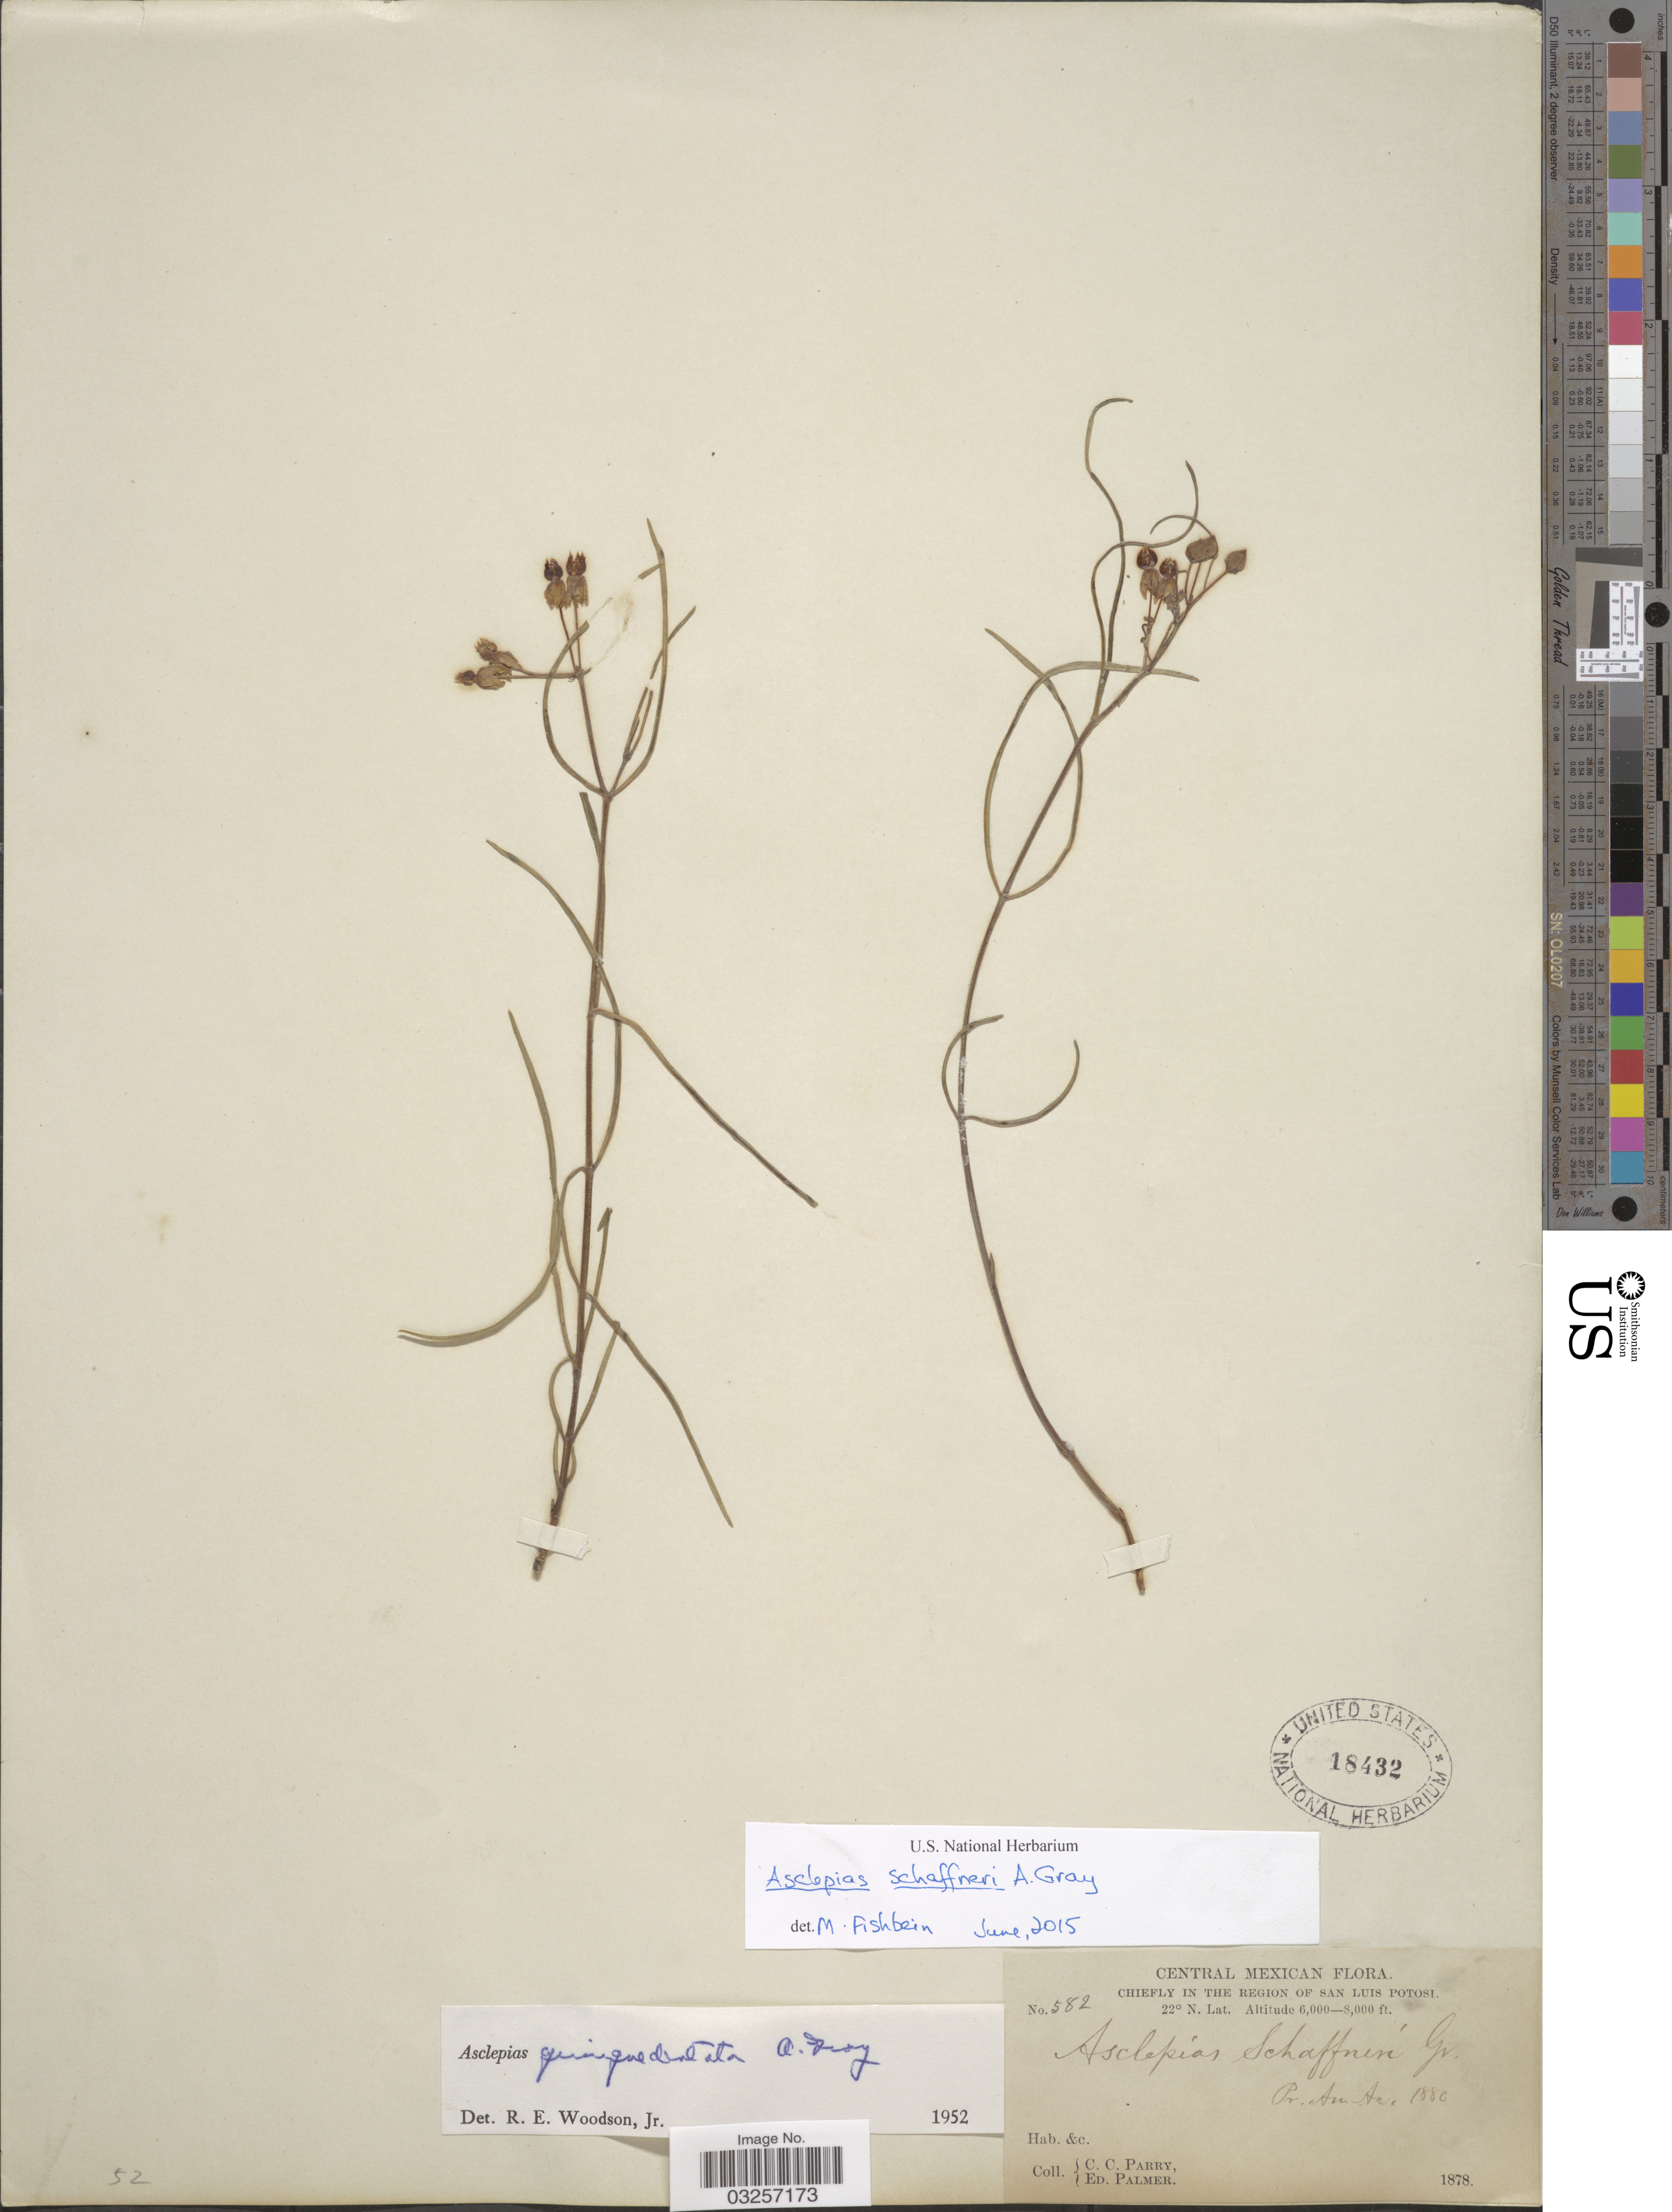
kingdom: Plantae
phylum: Tracheophyta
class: Magnoliopsida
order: Gentianales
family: Apocynaceae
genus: Asclepias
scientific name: Asclepias schaffneri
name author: A. Gray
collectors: C. C. Parry & E. Palmer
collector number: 582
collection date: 1878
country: Mexico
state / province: San Luis Potosí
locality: Central Mexican. Chiefly in the region of San Luis Potosi.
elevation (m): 1829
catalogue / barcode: US 18432